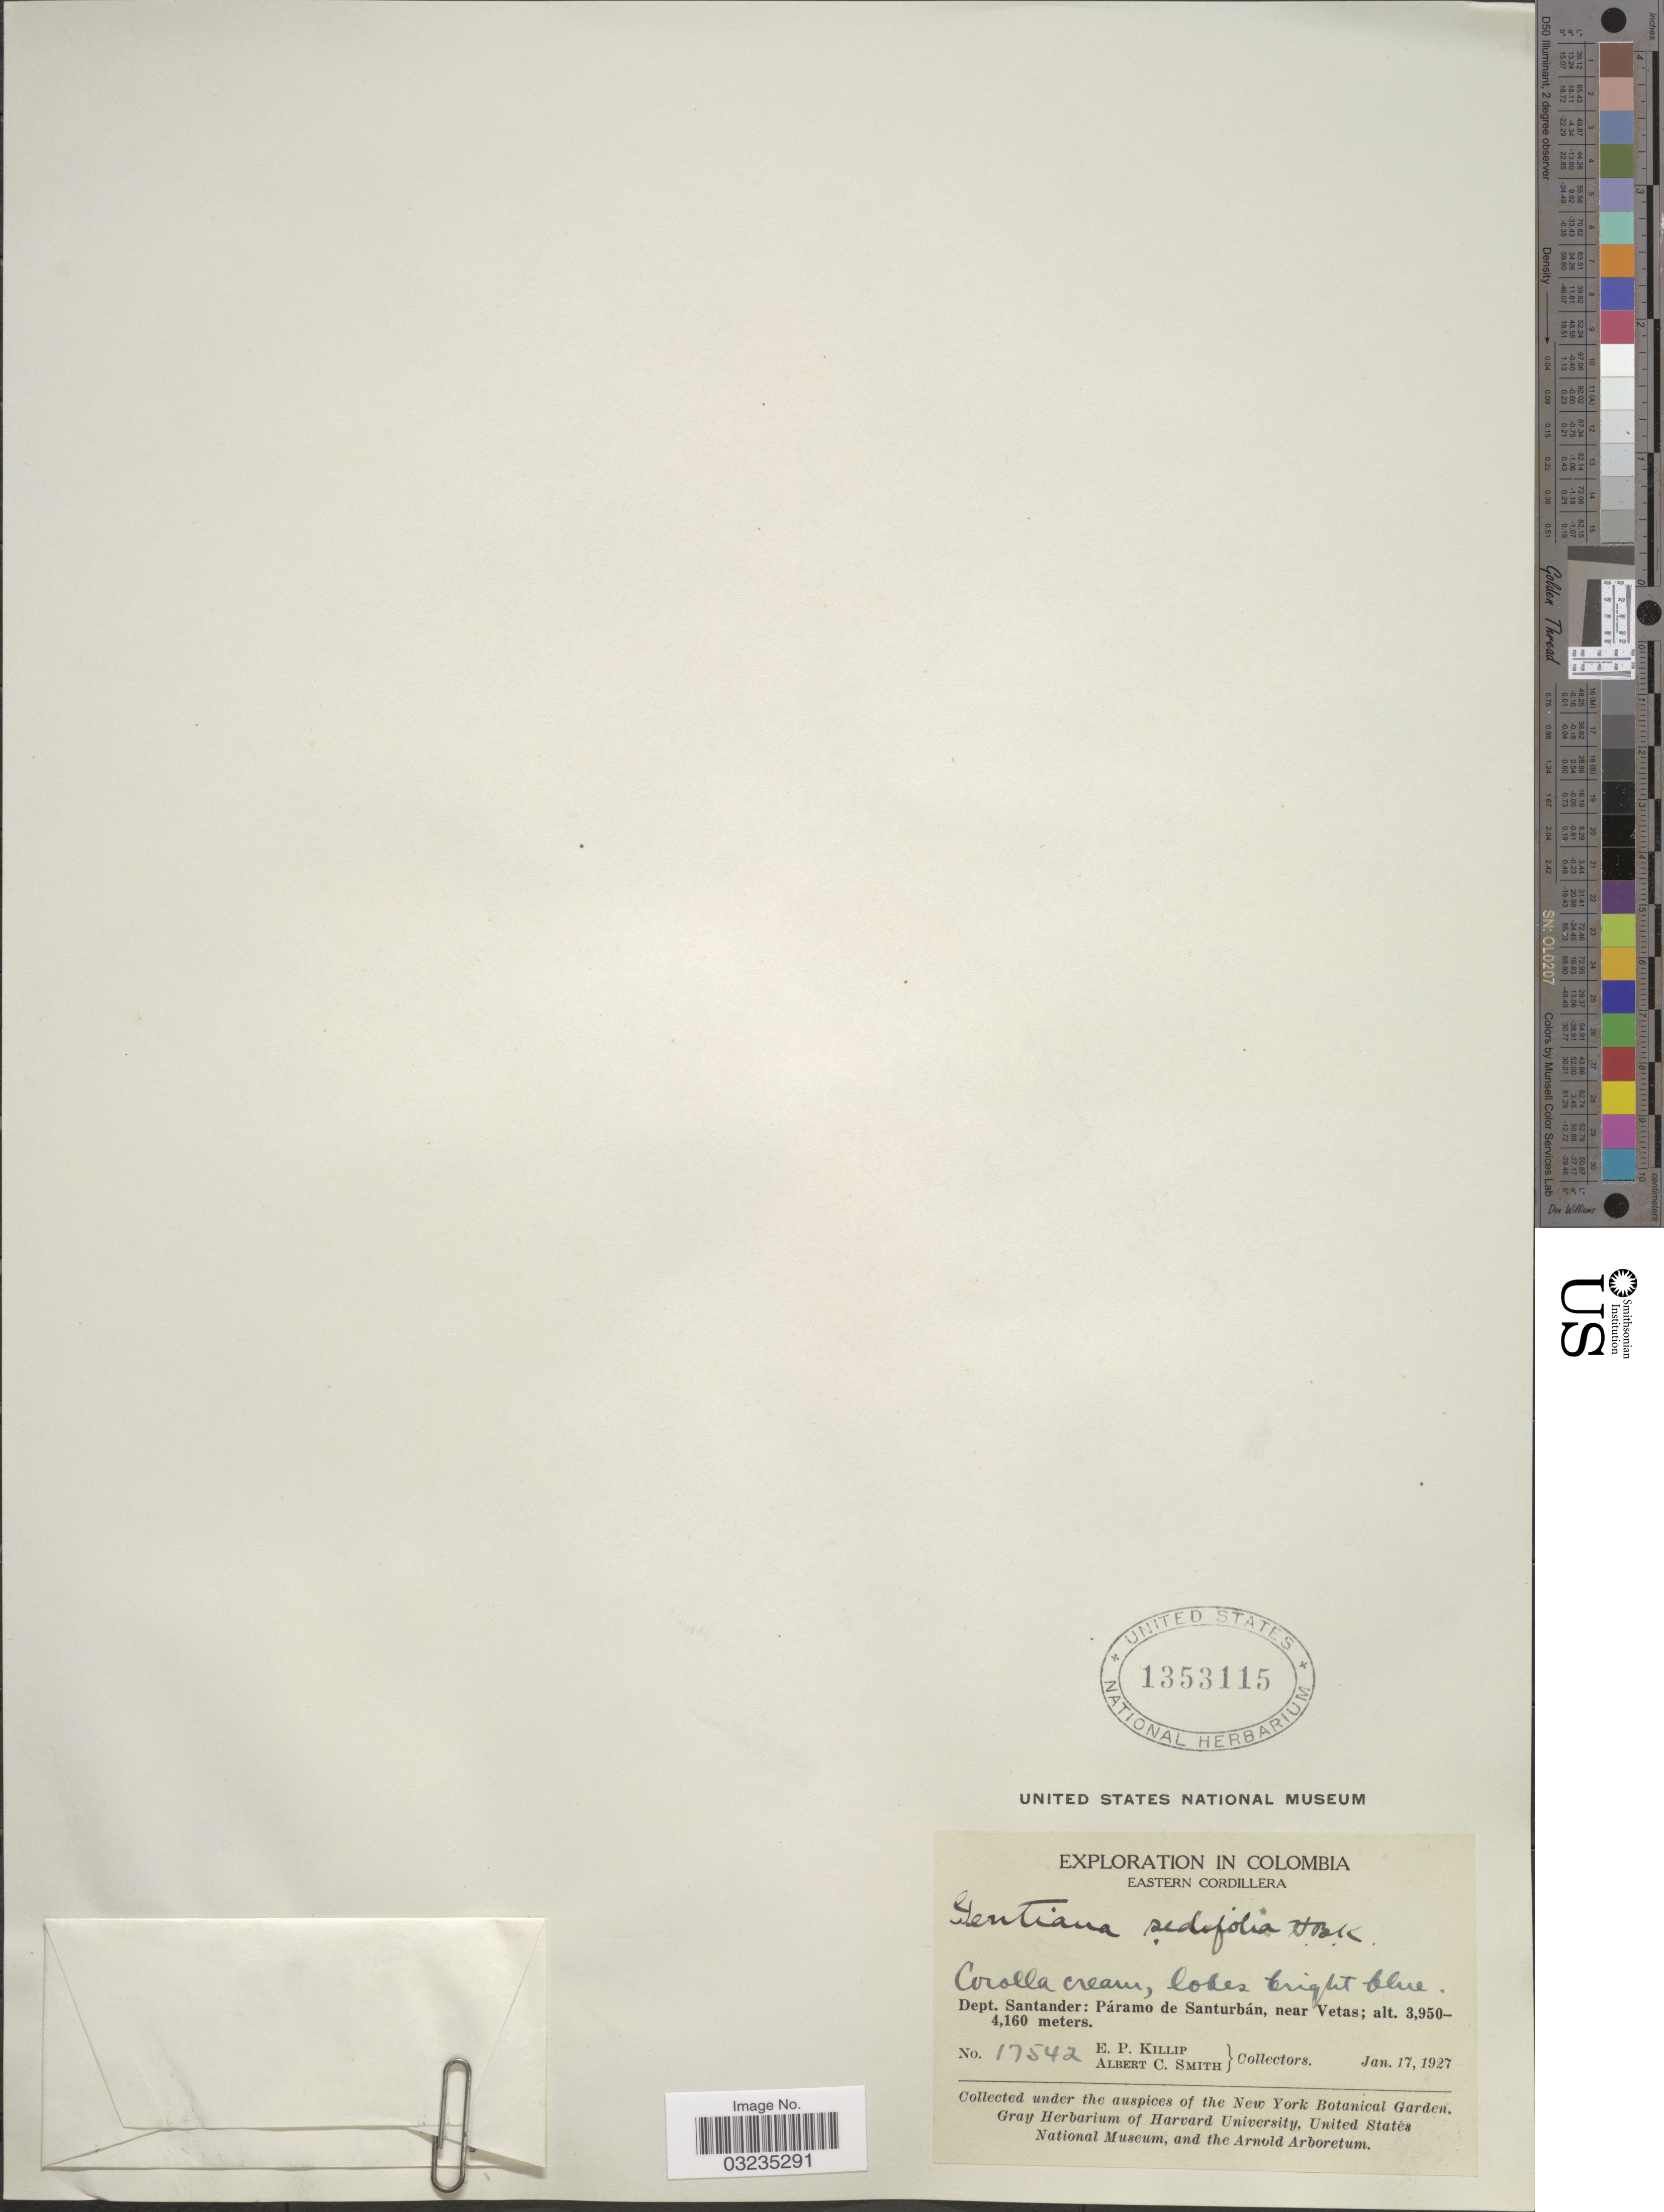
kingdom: Plantae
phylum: Tracheophyta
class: Magnoliopsida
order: Gentianales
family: Gentianaceae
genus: Gentiana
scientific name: Gentiana sedifolia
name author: Kunth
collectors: E. P. Killip & A. C. Smith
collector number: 17542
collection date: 1927-01-17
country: Colombia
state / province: Santander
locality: Eastern Cordillera. Dept. Santander: Páramo de Santurbán, near Vetas.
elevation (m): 3950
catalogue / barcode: US 1353115